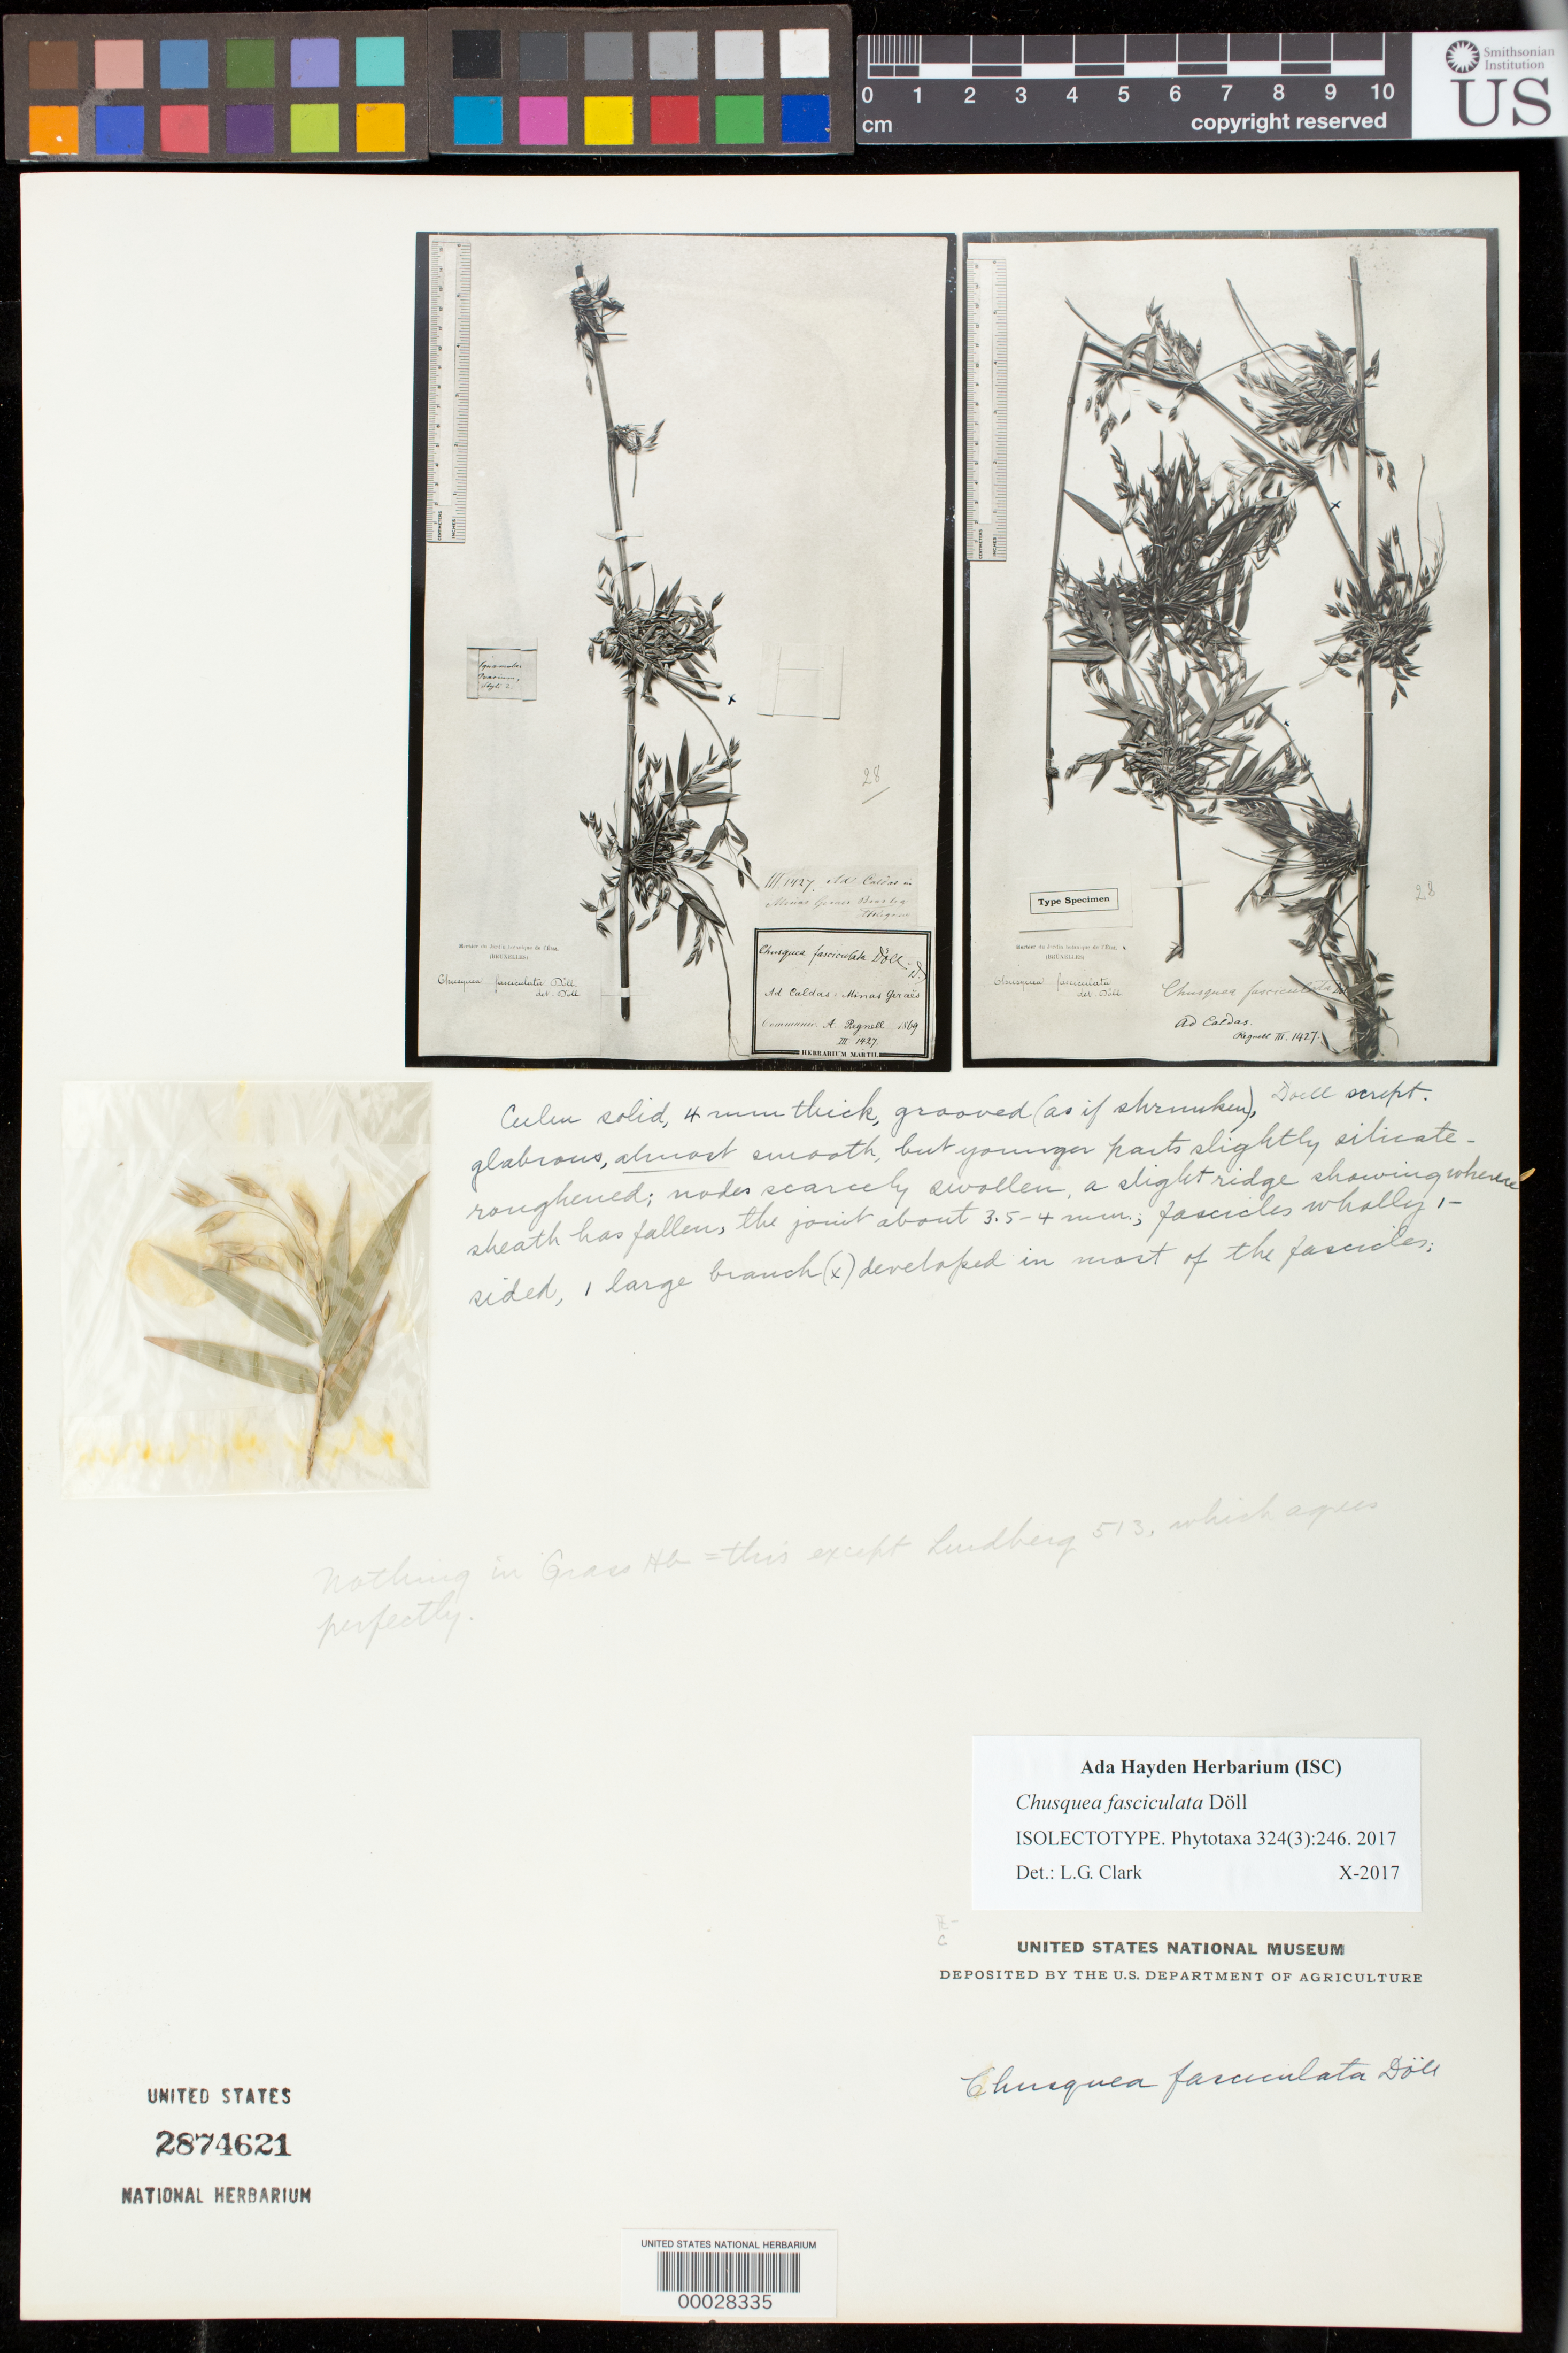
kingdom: Plantae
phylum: Tracheophyta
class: Liliopsida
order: Poales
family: Poaceae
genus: Chusquea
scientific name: Chusquea fasciculata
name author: Döll in Mart.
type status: Isolectotype; Type Collection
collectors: A. F. Regnell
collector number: III 1427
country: Brazil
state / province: Minas Gerais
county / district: Caldas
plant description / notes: Photograph and fragmentary material of type specimen ex herb. unknown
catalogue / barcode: US 2874621